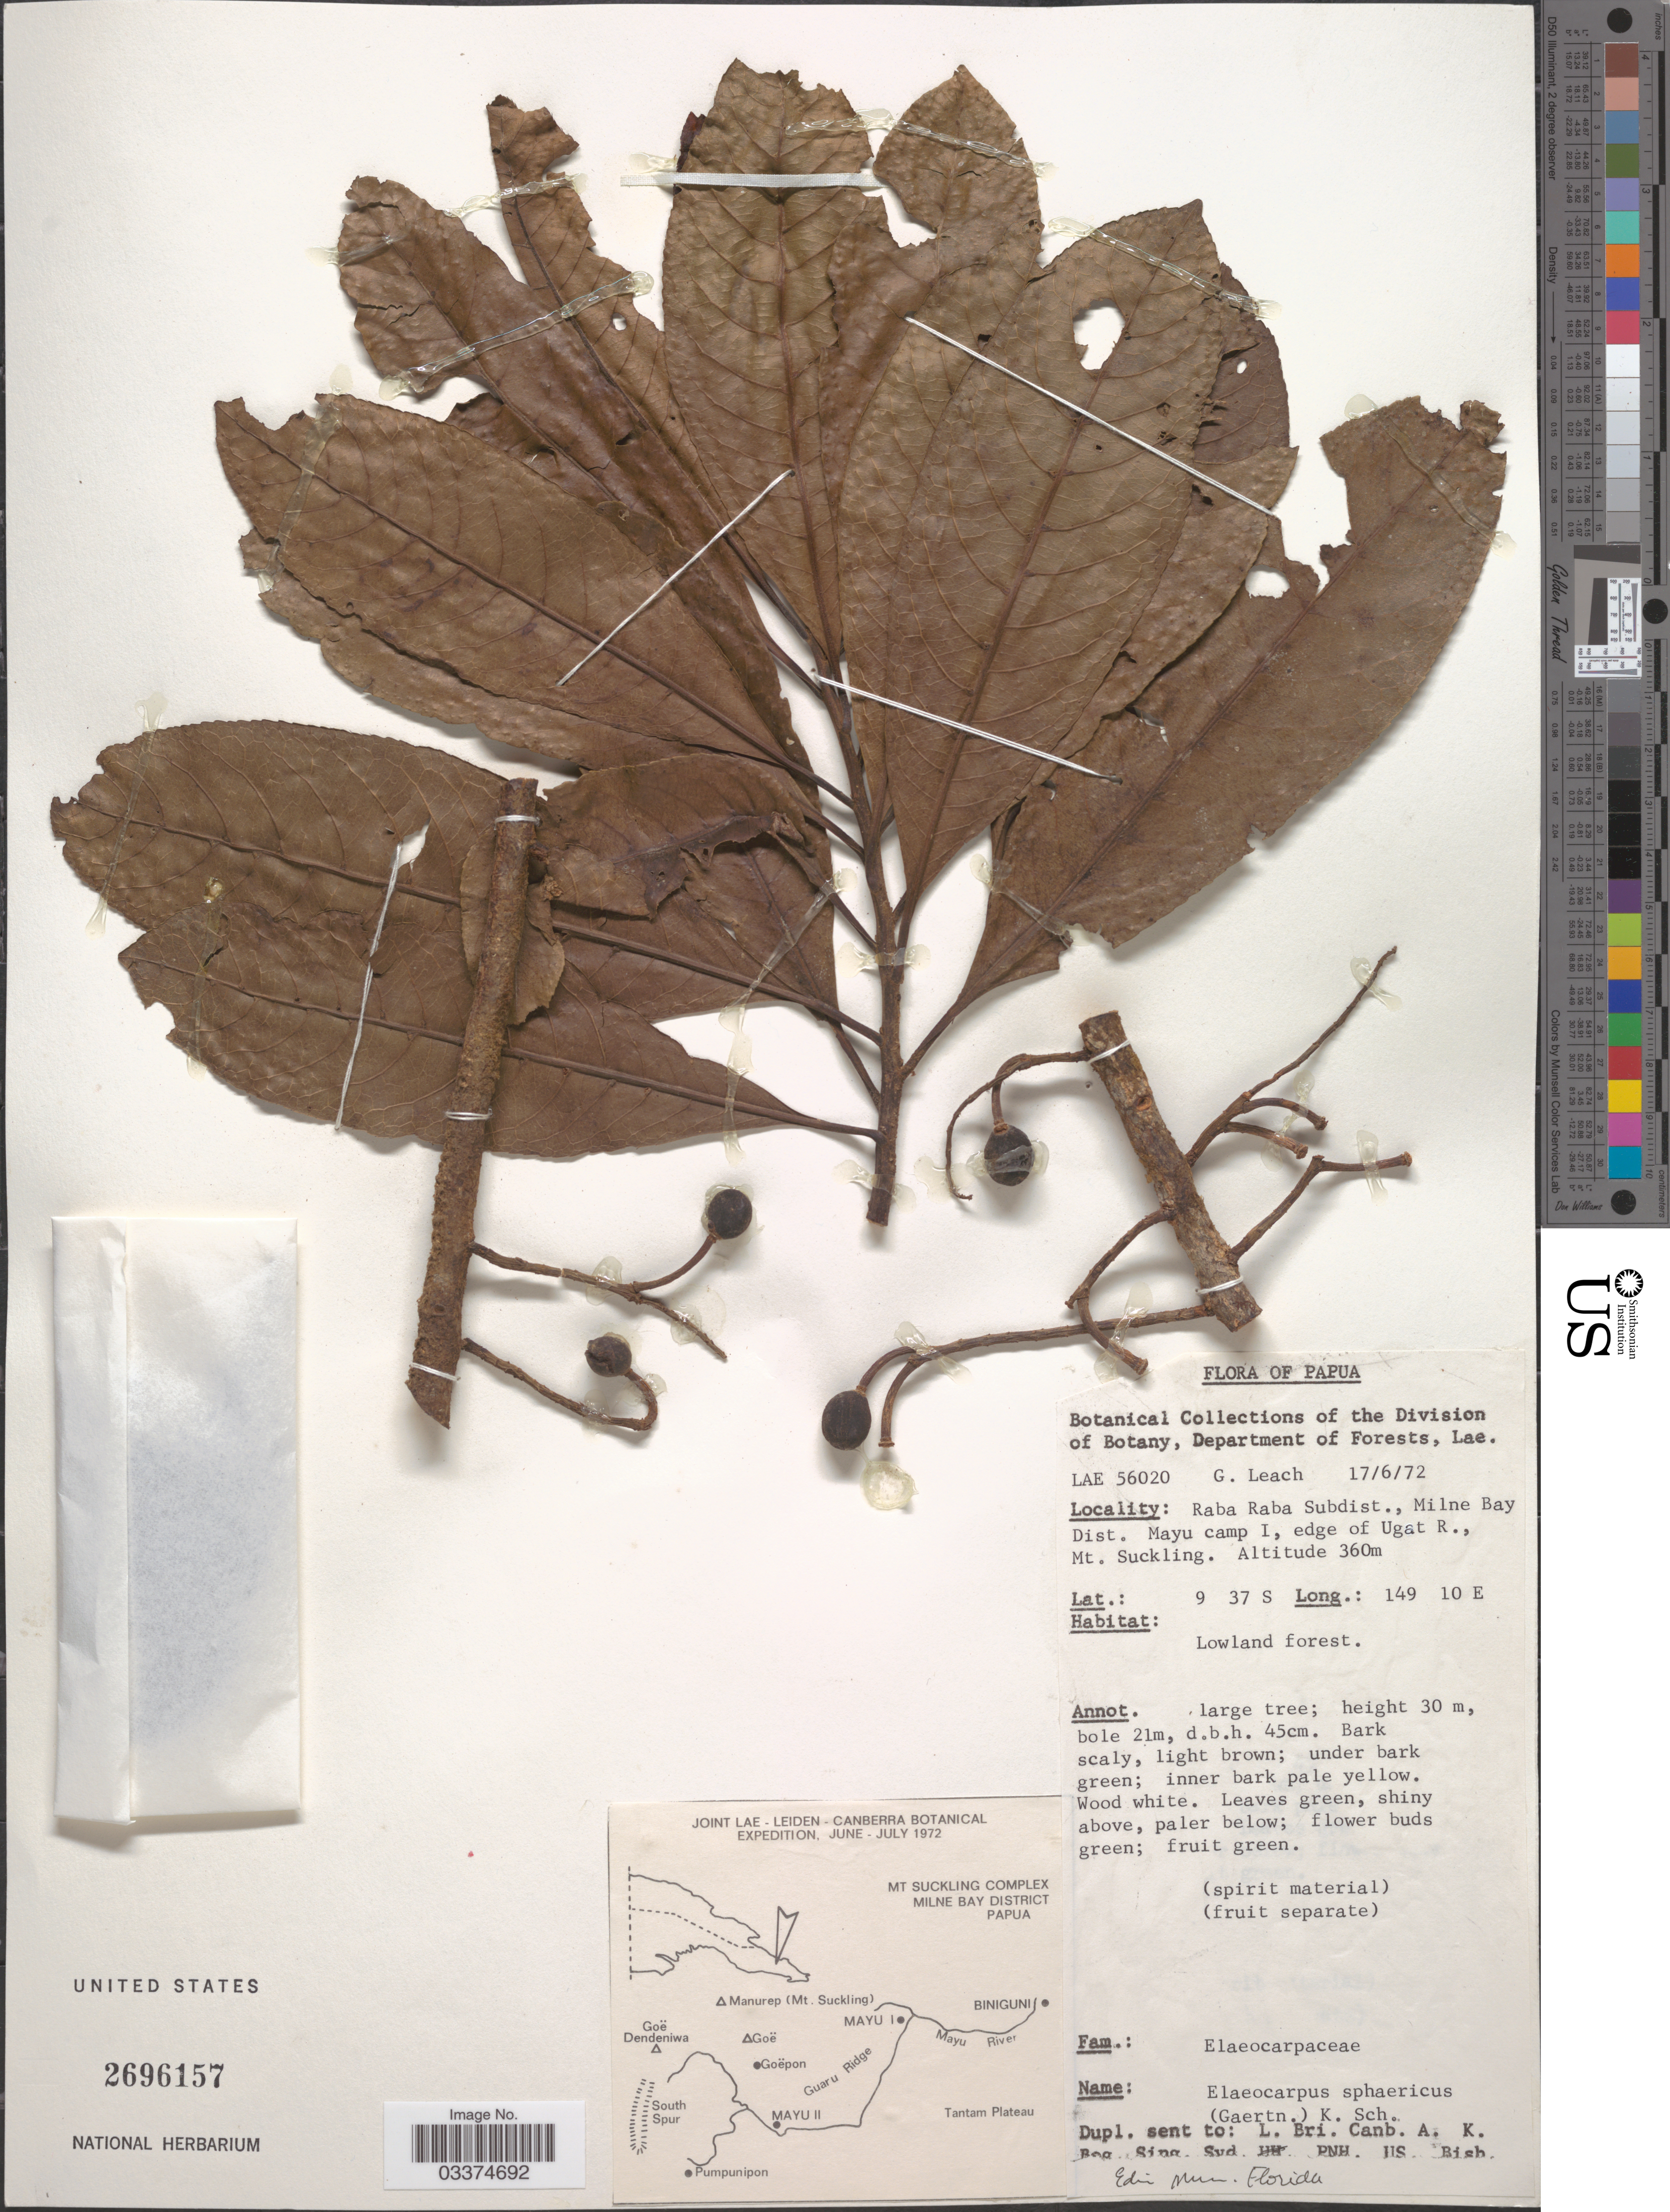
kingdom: Plantae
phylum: Tracheophyta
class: Magnoliopsida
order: Oxalidales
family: Elaeocarpaceae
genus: Elaeocarpus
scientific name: Elaeocarpus angustifolius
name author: Blume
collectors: G. Leach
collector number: LAE 56020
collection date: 1972-06-17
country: Papua New Guinea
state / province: Milne Bay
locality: Papua. Raba Raba Subdist., Milne Bay Dist. Mayu camp I, edge of Ugat R., Mt. Suckling.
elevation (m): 360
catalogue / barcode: US 2696157